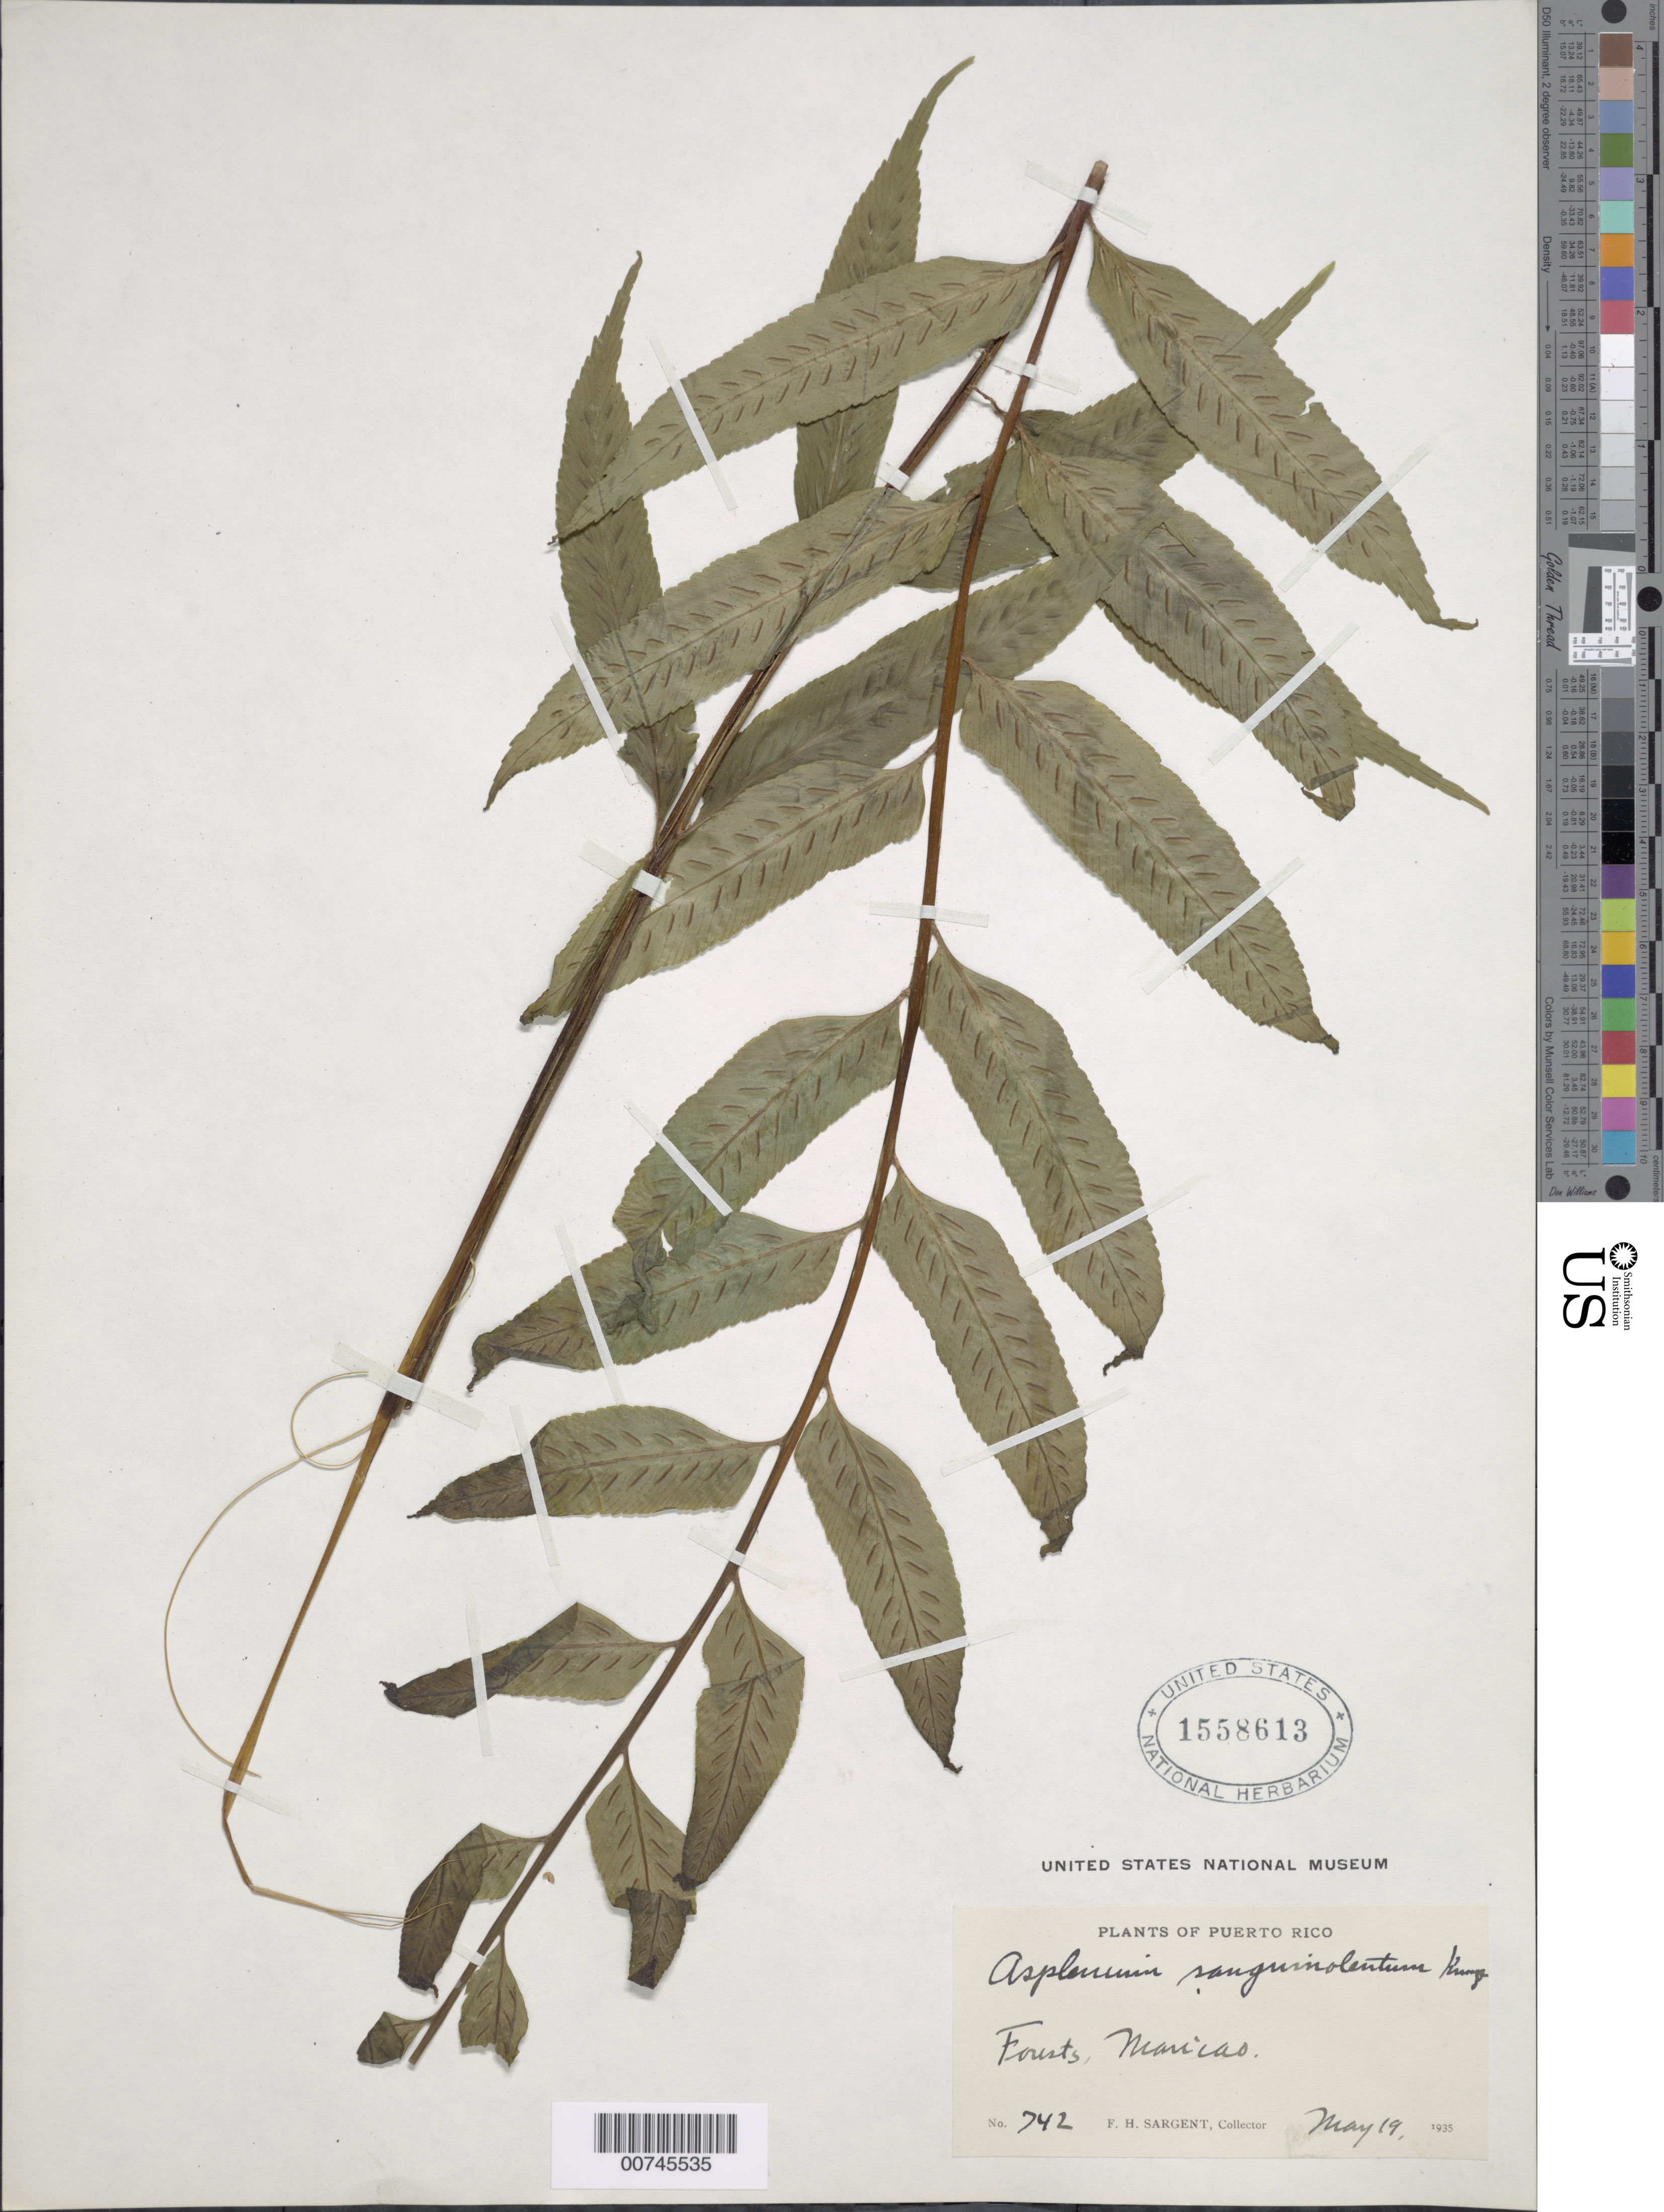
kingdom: Plantae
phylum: Tracheophyta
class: Polypodiopsida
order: Polypodiales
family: Aspleniaceae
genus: Asplenium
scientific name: Asplenium feei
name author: Kunze ex Fée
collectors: F. H. Sargent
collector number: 742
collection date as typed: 19 May 1935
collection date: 1935-05-19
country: Puerto Rico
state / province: Maricao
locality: Maricao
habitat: Forests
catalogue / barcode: US 1558613